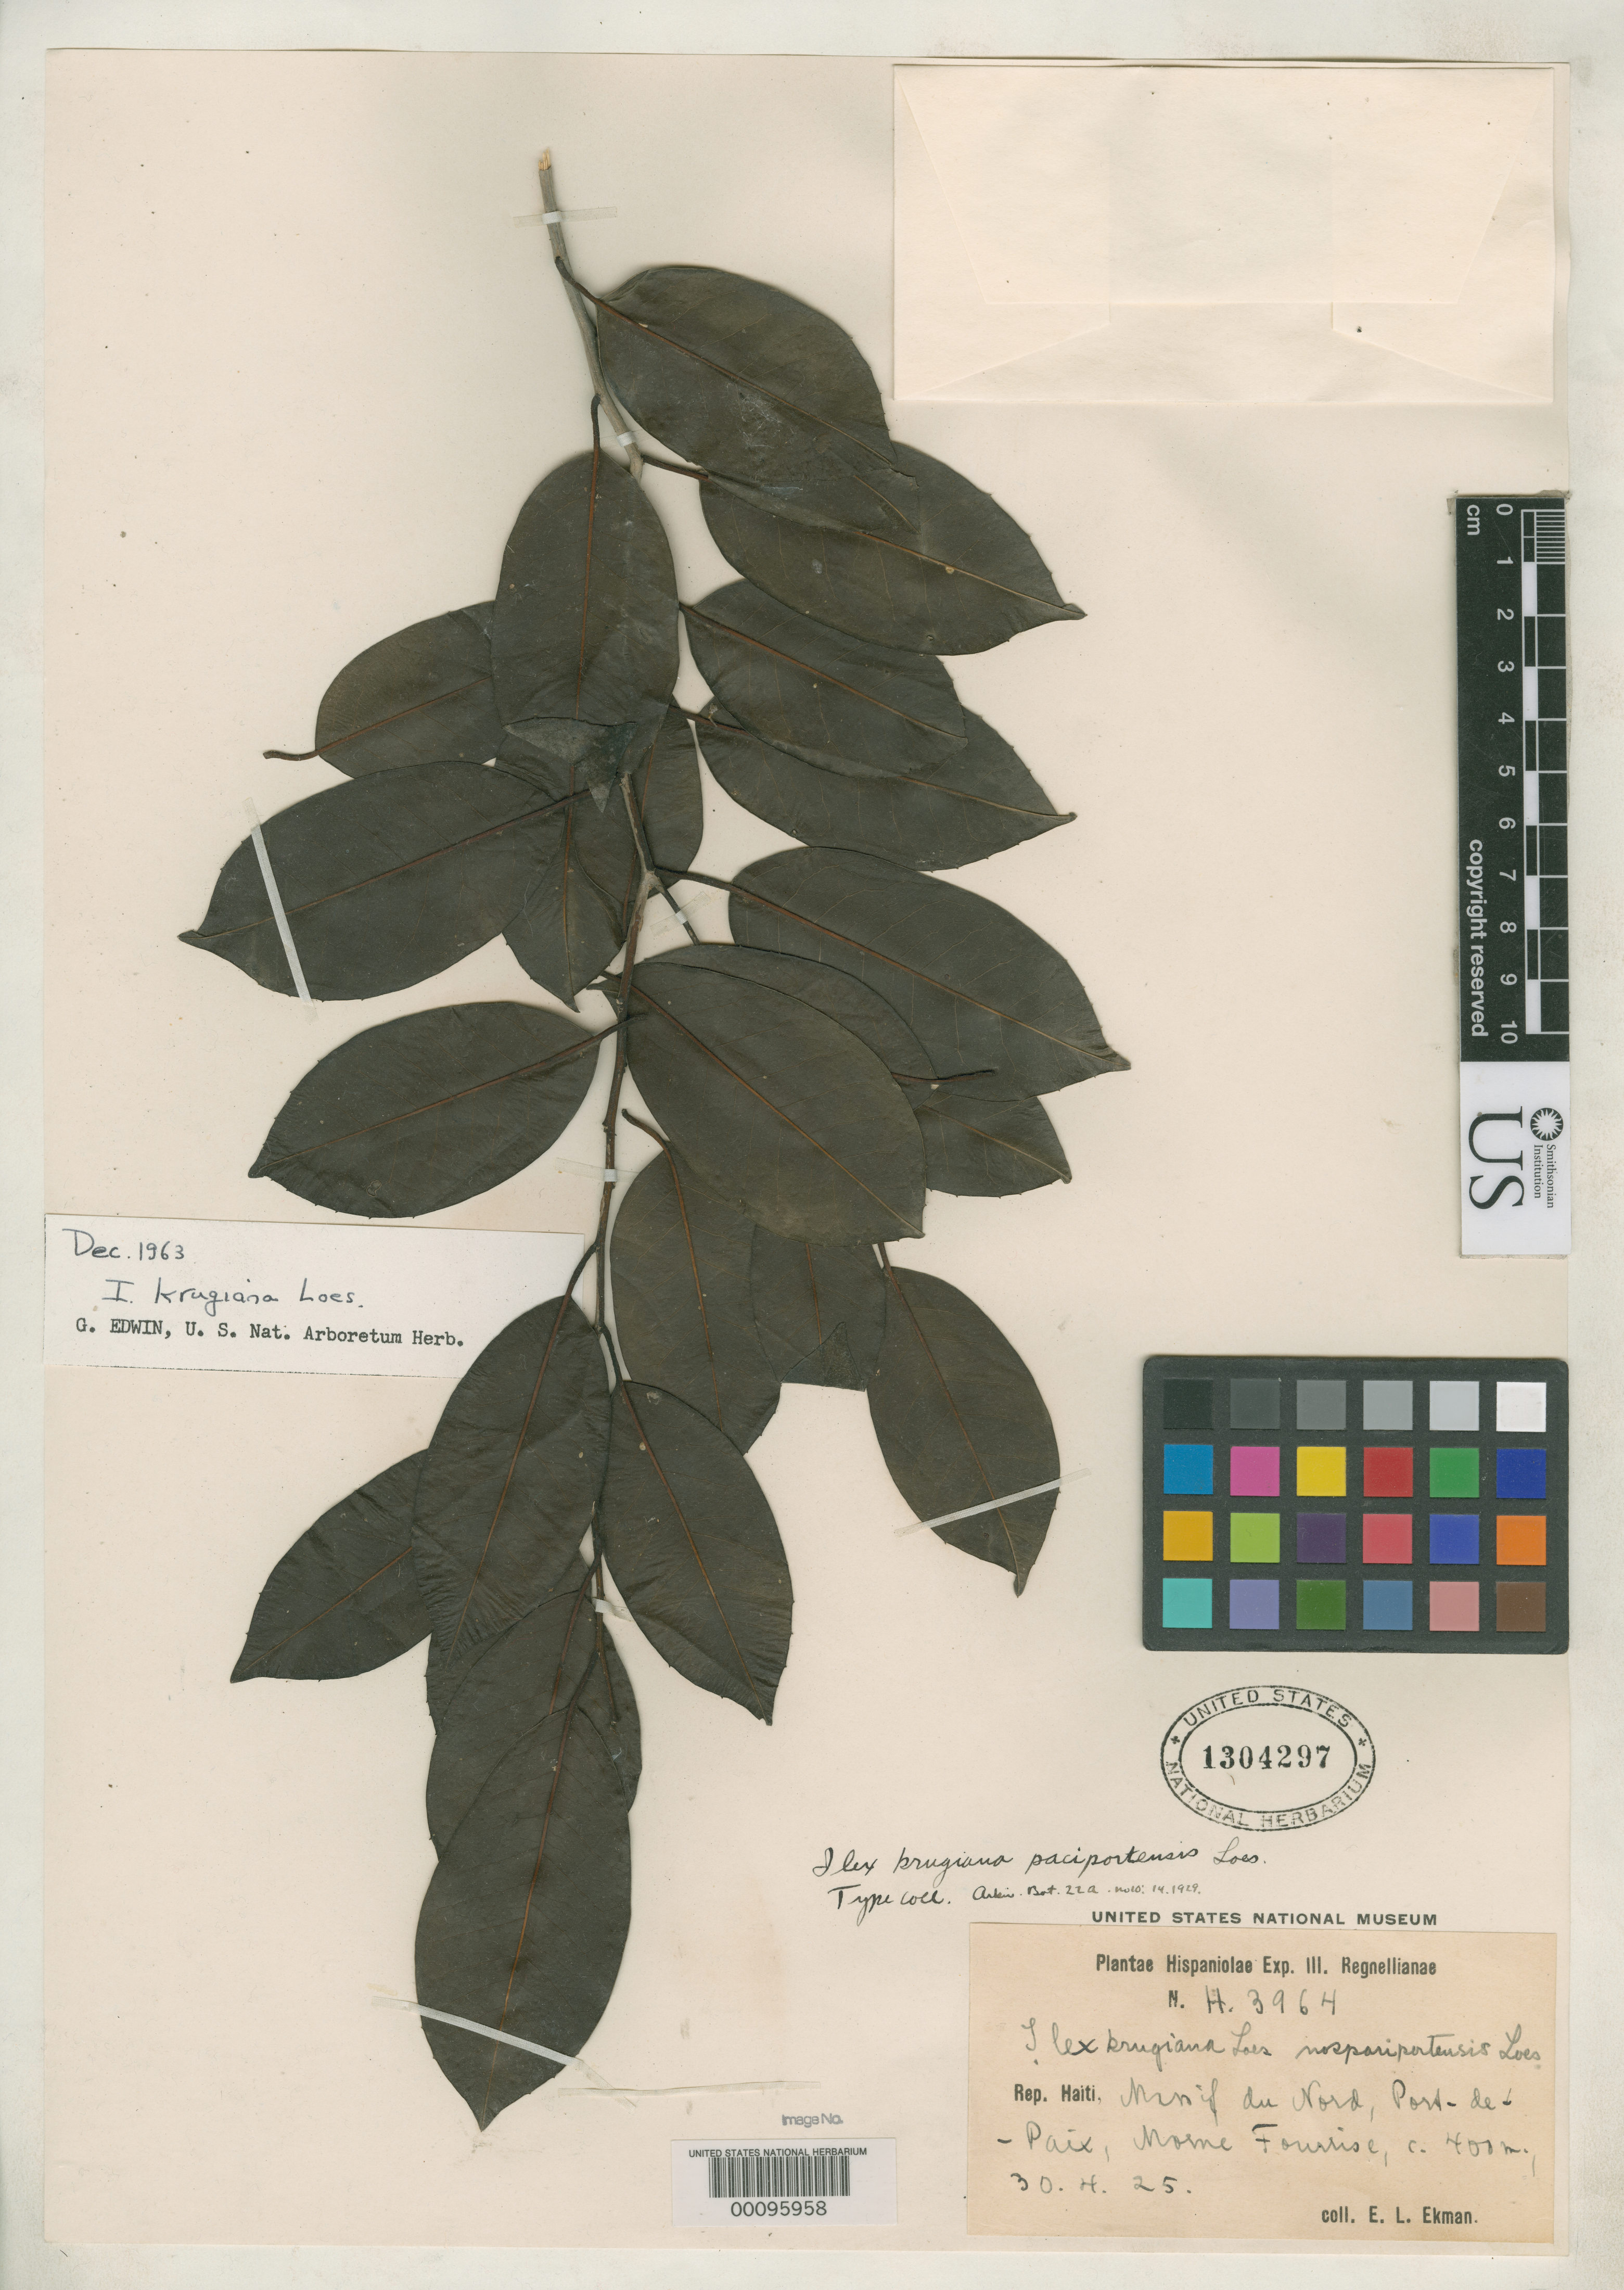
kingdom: Plantae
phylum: Tracheophyta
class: Magnoliopsida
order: Aquifoliales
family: Aquifoliaceae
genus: Ilex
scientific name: Ilex krugiana f. paciportensis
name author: Loes.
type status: Isolectotype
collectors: E. L. Ekman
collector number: H 3964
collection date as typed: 30 Apr 1925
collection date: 1925-04-30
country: Haiti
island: Hispaniola Island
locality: Massif du Nord, Port-de-Paix, Morne Fourrise.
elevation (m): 400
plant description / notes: Currently accepted name as cited by González, 2007.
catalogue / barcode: US 1304297